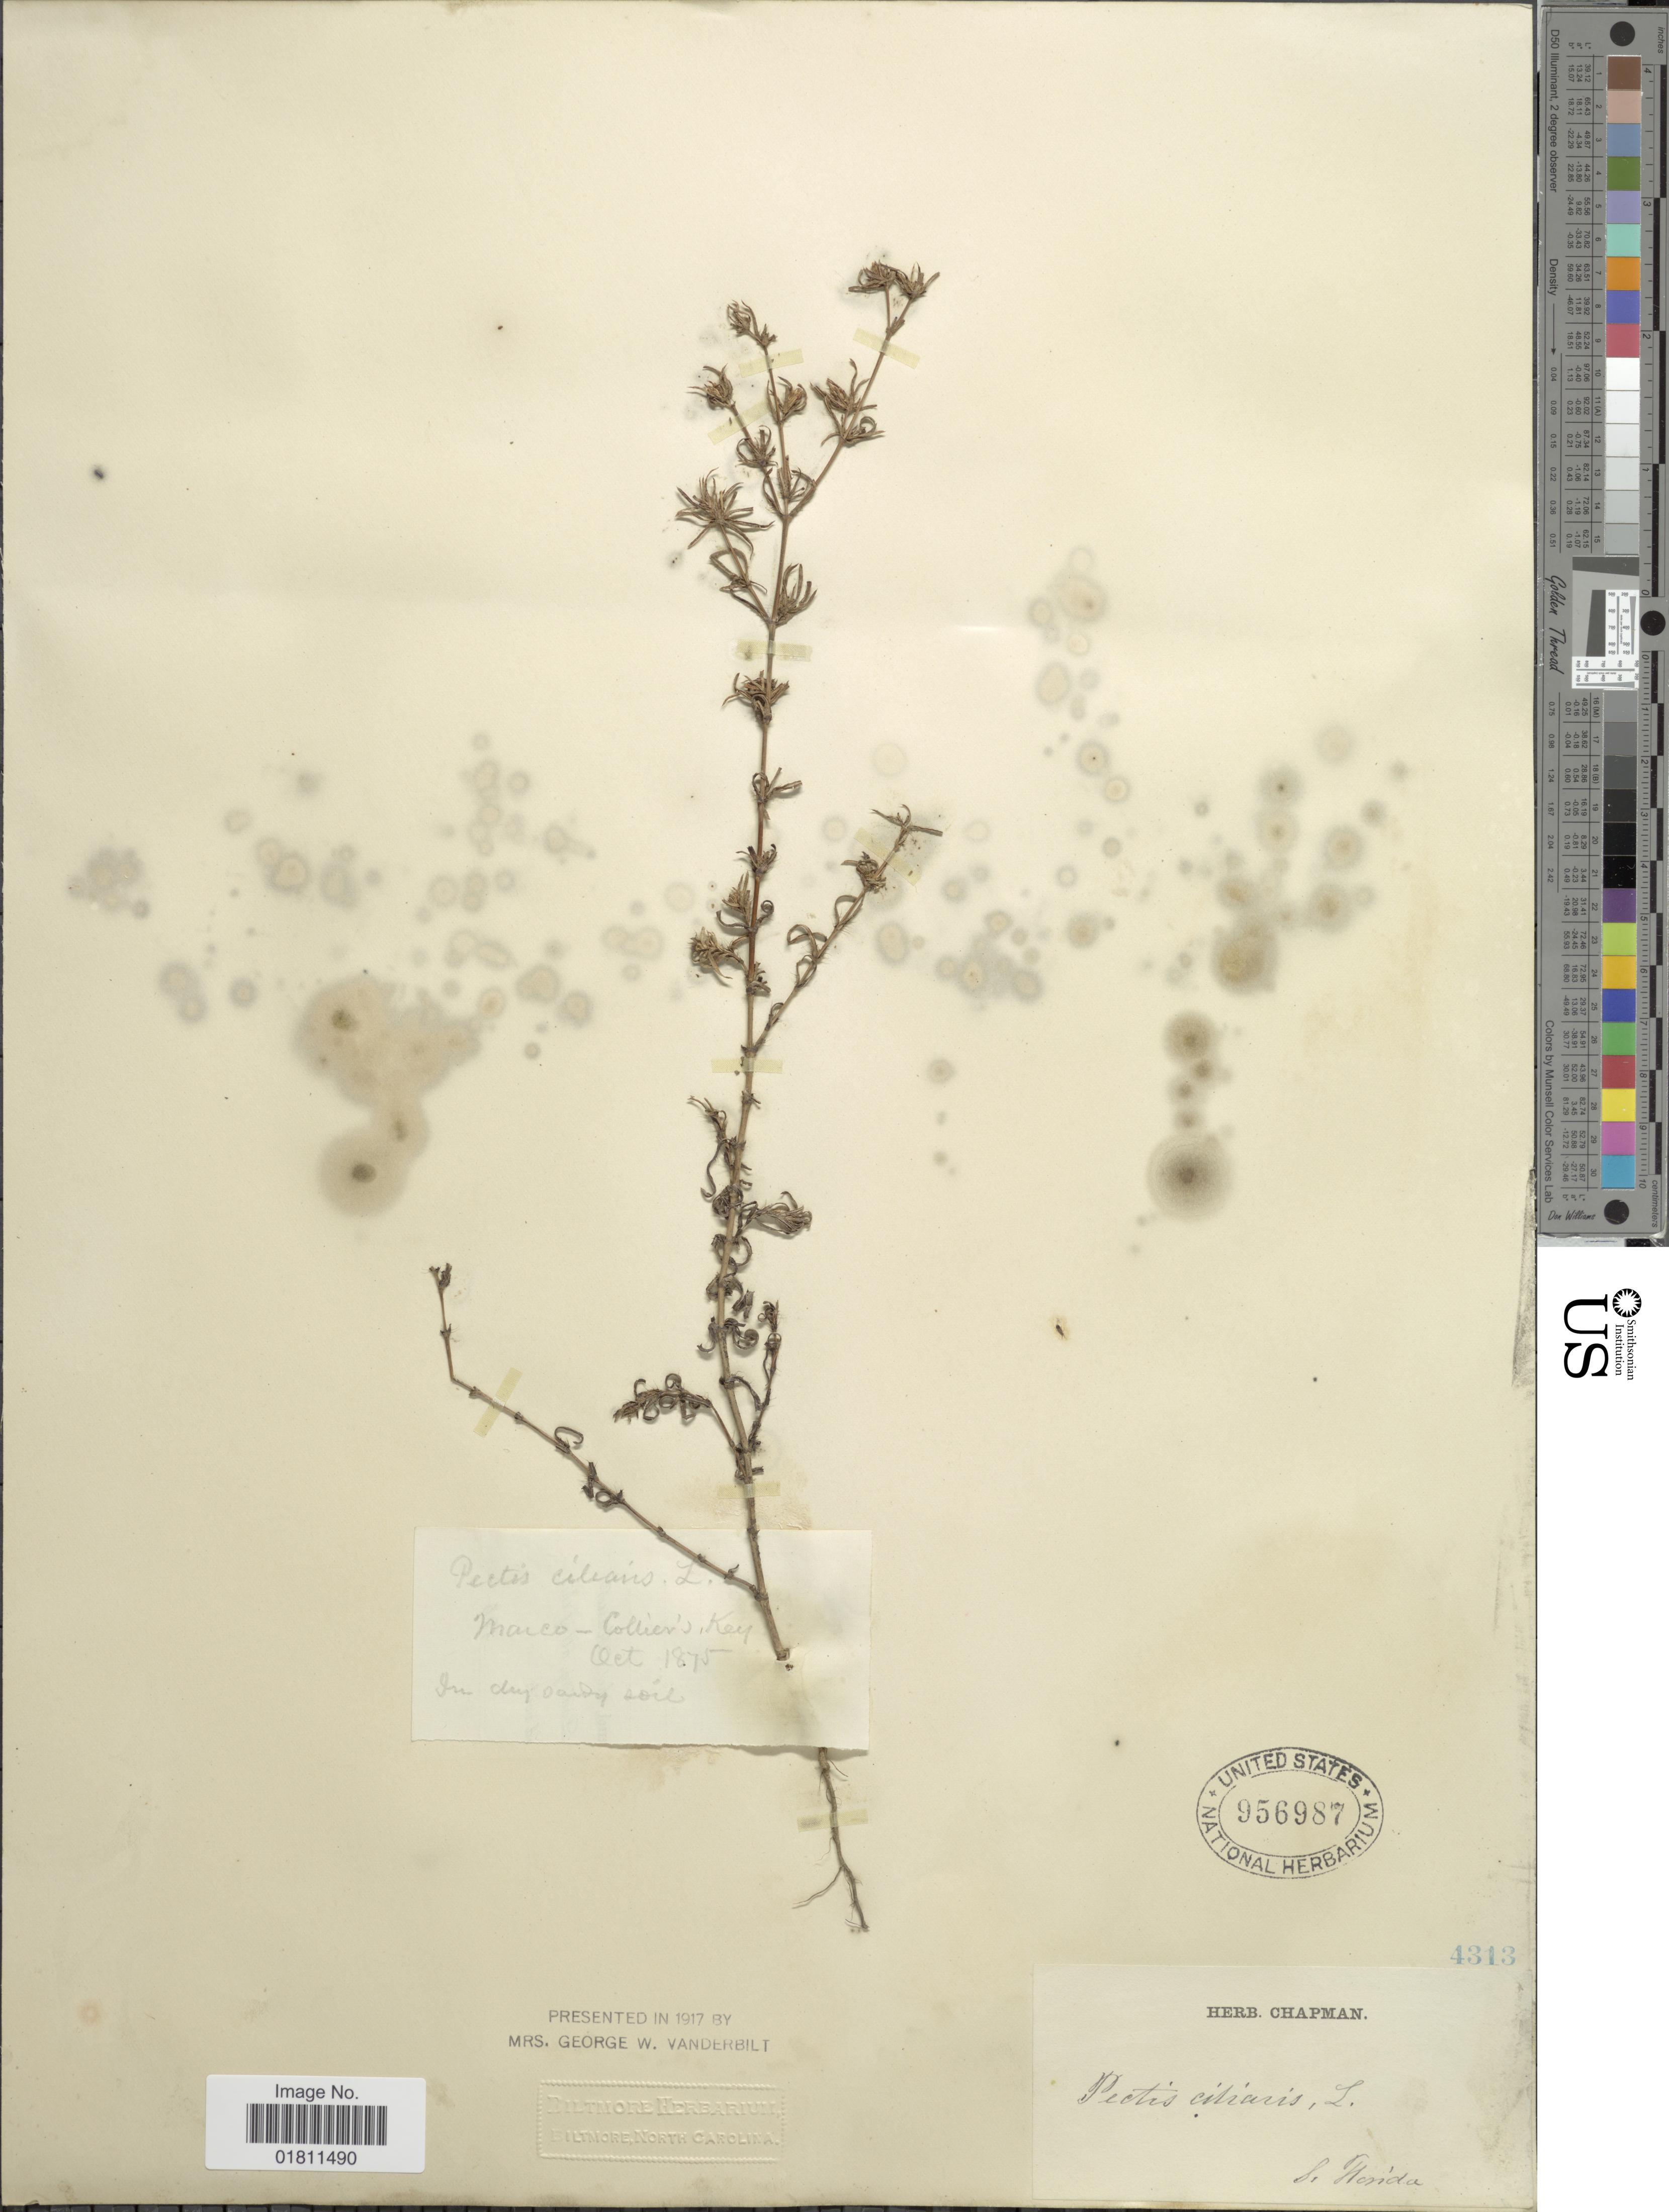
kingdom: Plantae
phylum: Tracheophyta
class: Magnoliopsida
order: Asterales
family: Asteraceae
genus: Pectis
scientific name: Pectis linearifolia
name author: Urb.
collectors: ex herb. Chapman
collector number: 4313?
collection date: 1875-10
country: United States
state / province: Florida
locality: S. Florida. Marco - Kollier's Key.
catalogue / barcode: US 956987